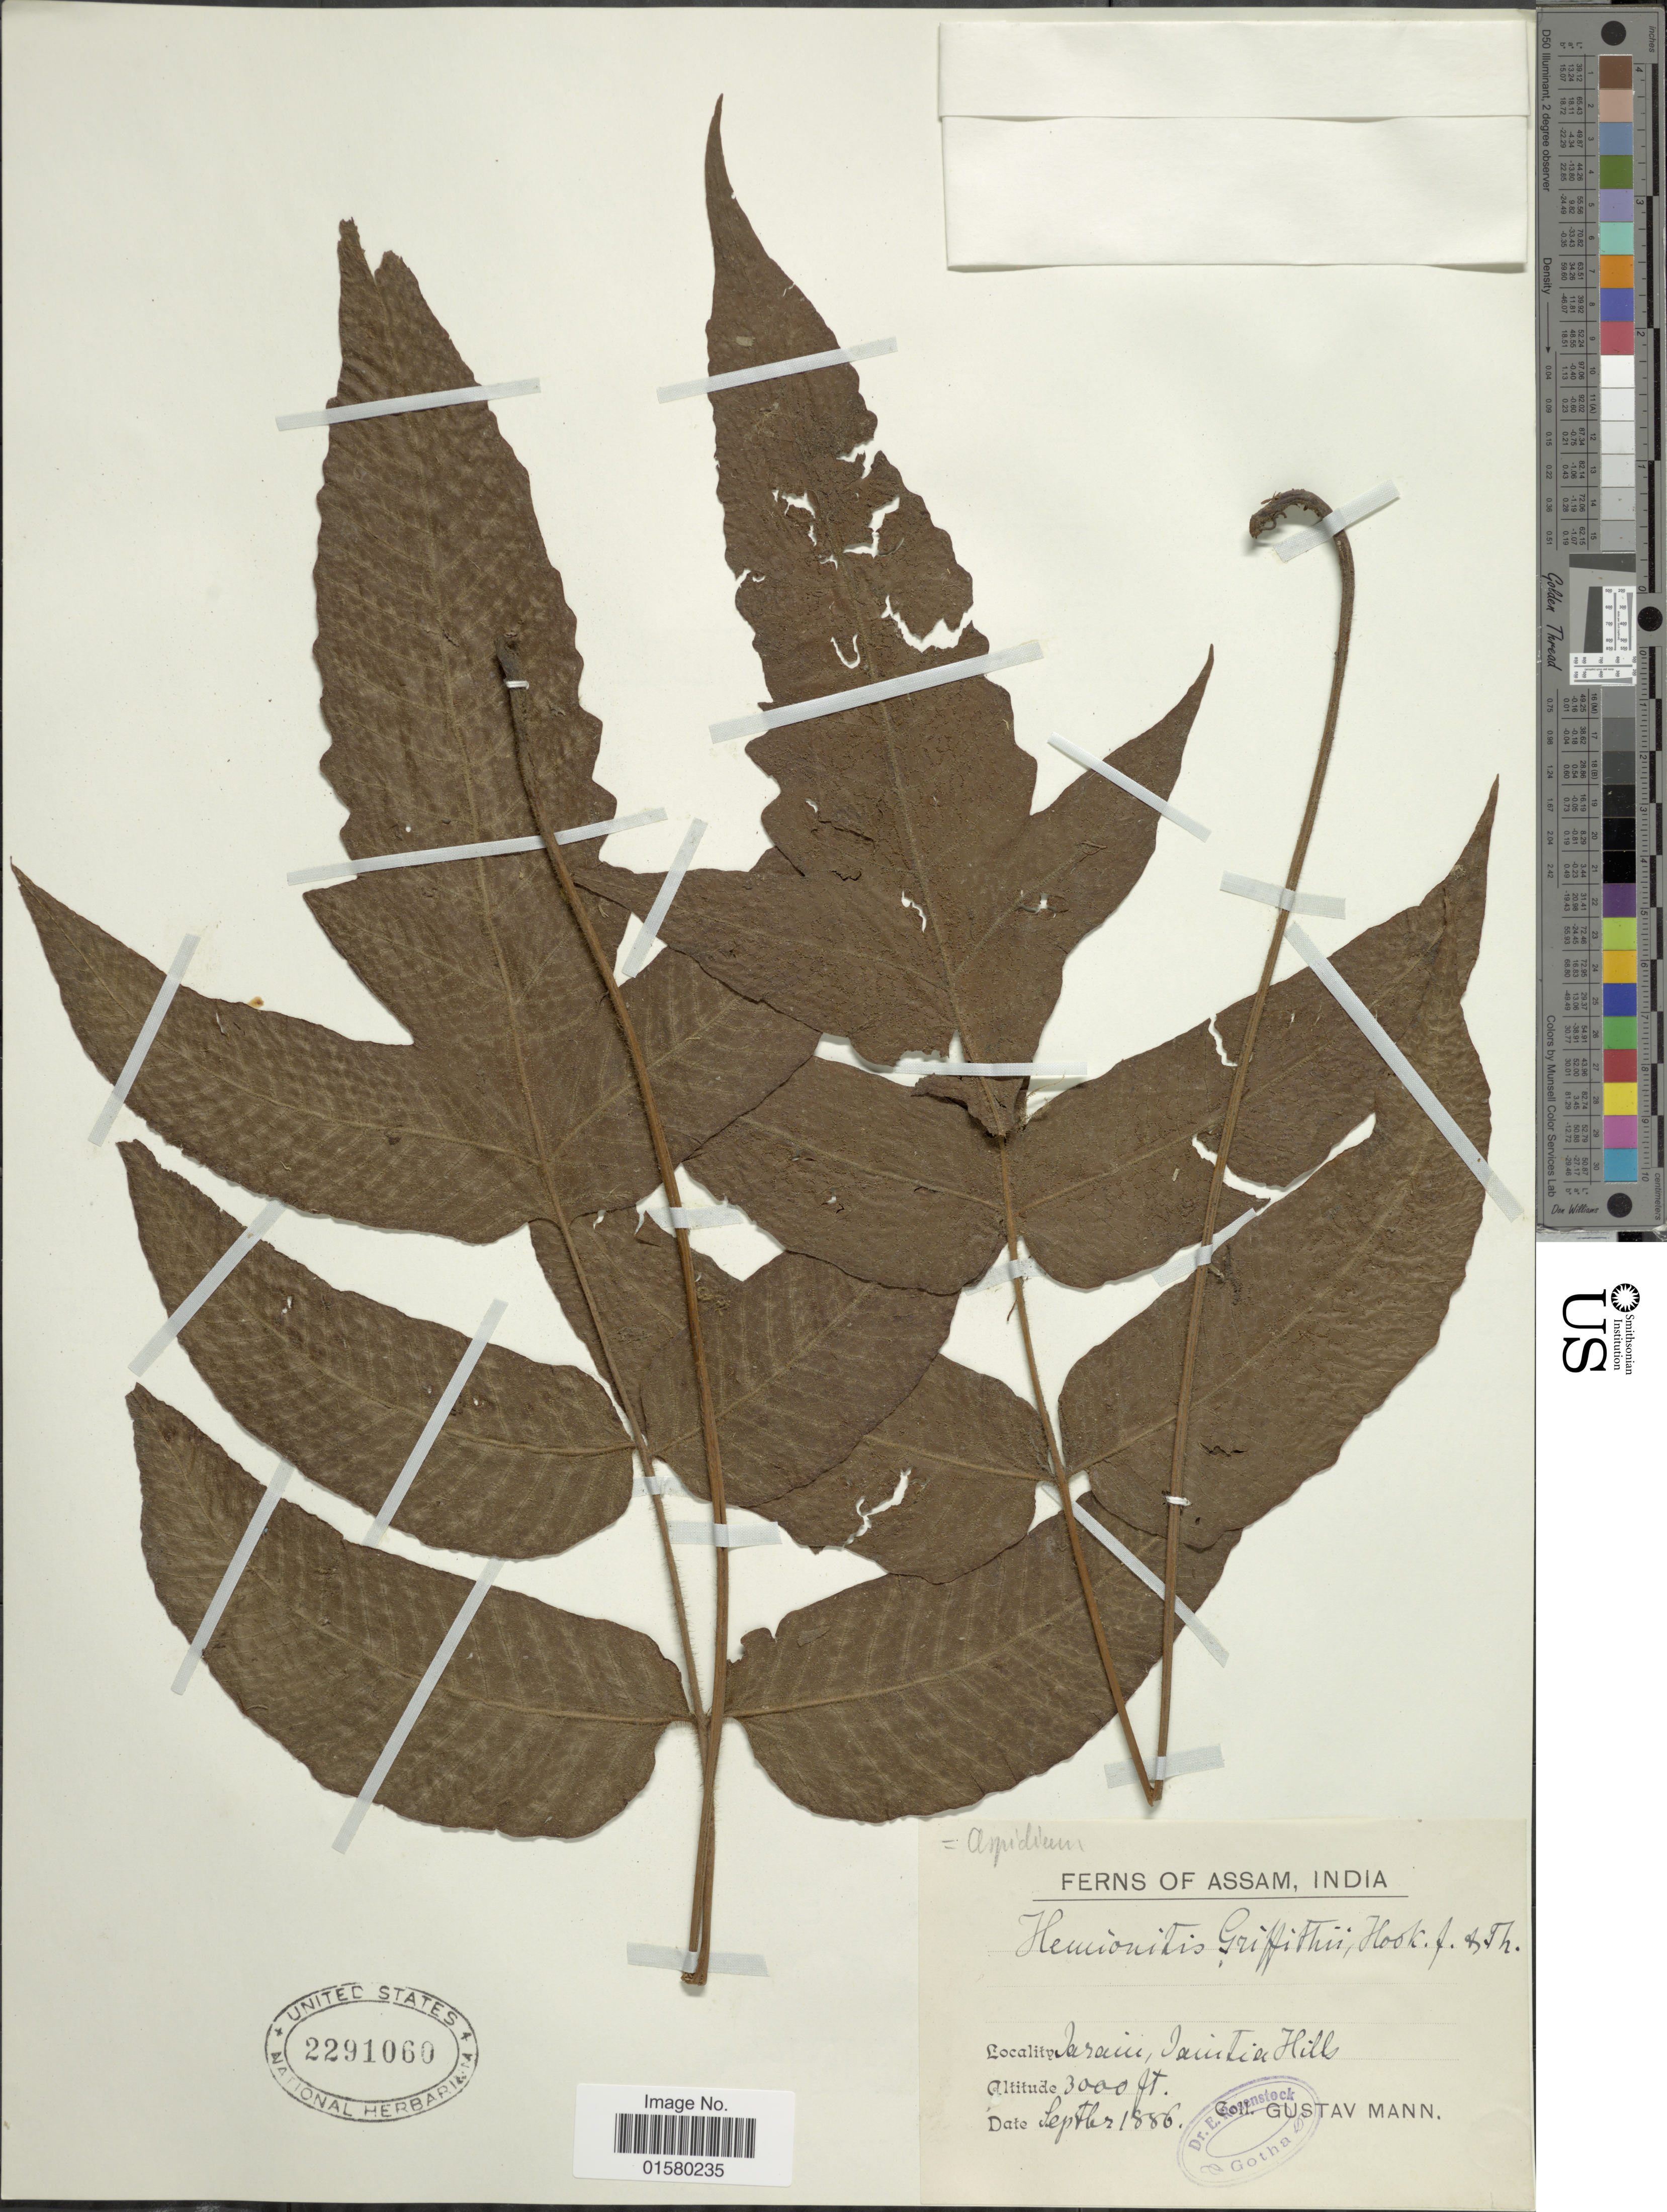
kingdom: Plantae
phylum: Tracheophyta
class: Polypodiopsida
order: Polypodiales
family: Tectariaceae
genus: Tectaria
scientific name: Tectaria griffithii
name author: (Baker) C. Chr.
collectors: G. Mann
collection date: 1886-09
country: India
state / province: Assam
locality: Jarain, Jaintia Hills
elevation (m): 914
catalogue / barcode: US 2291060